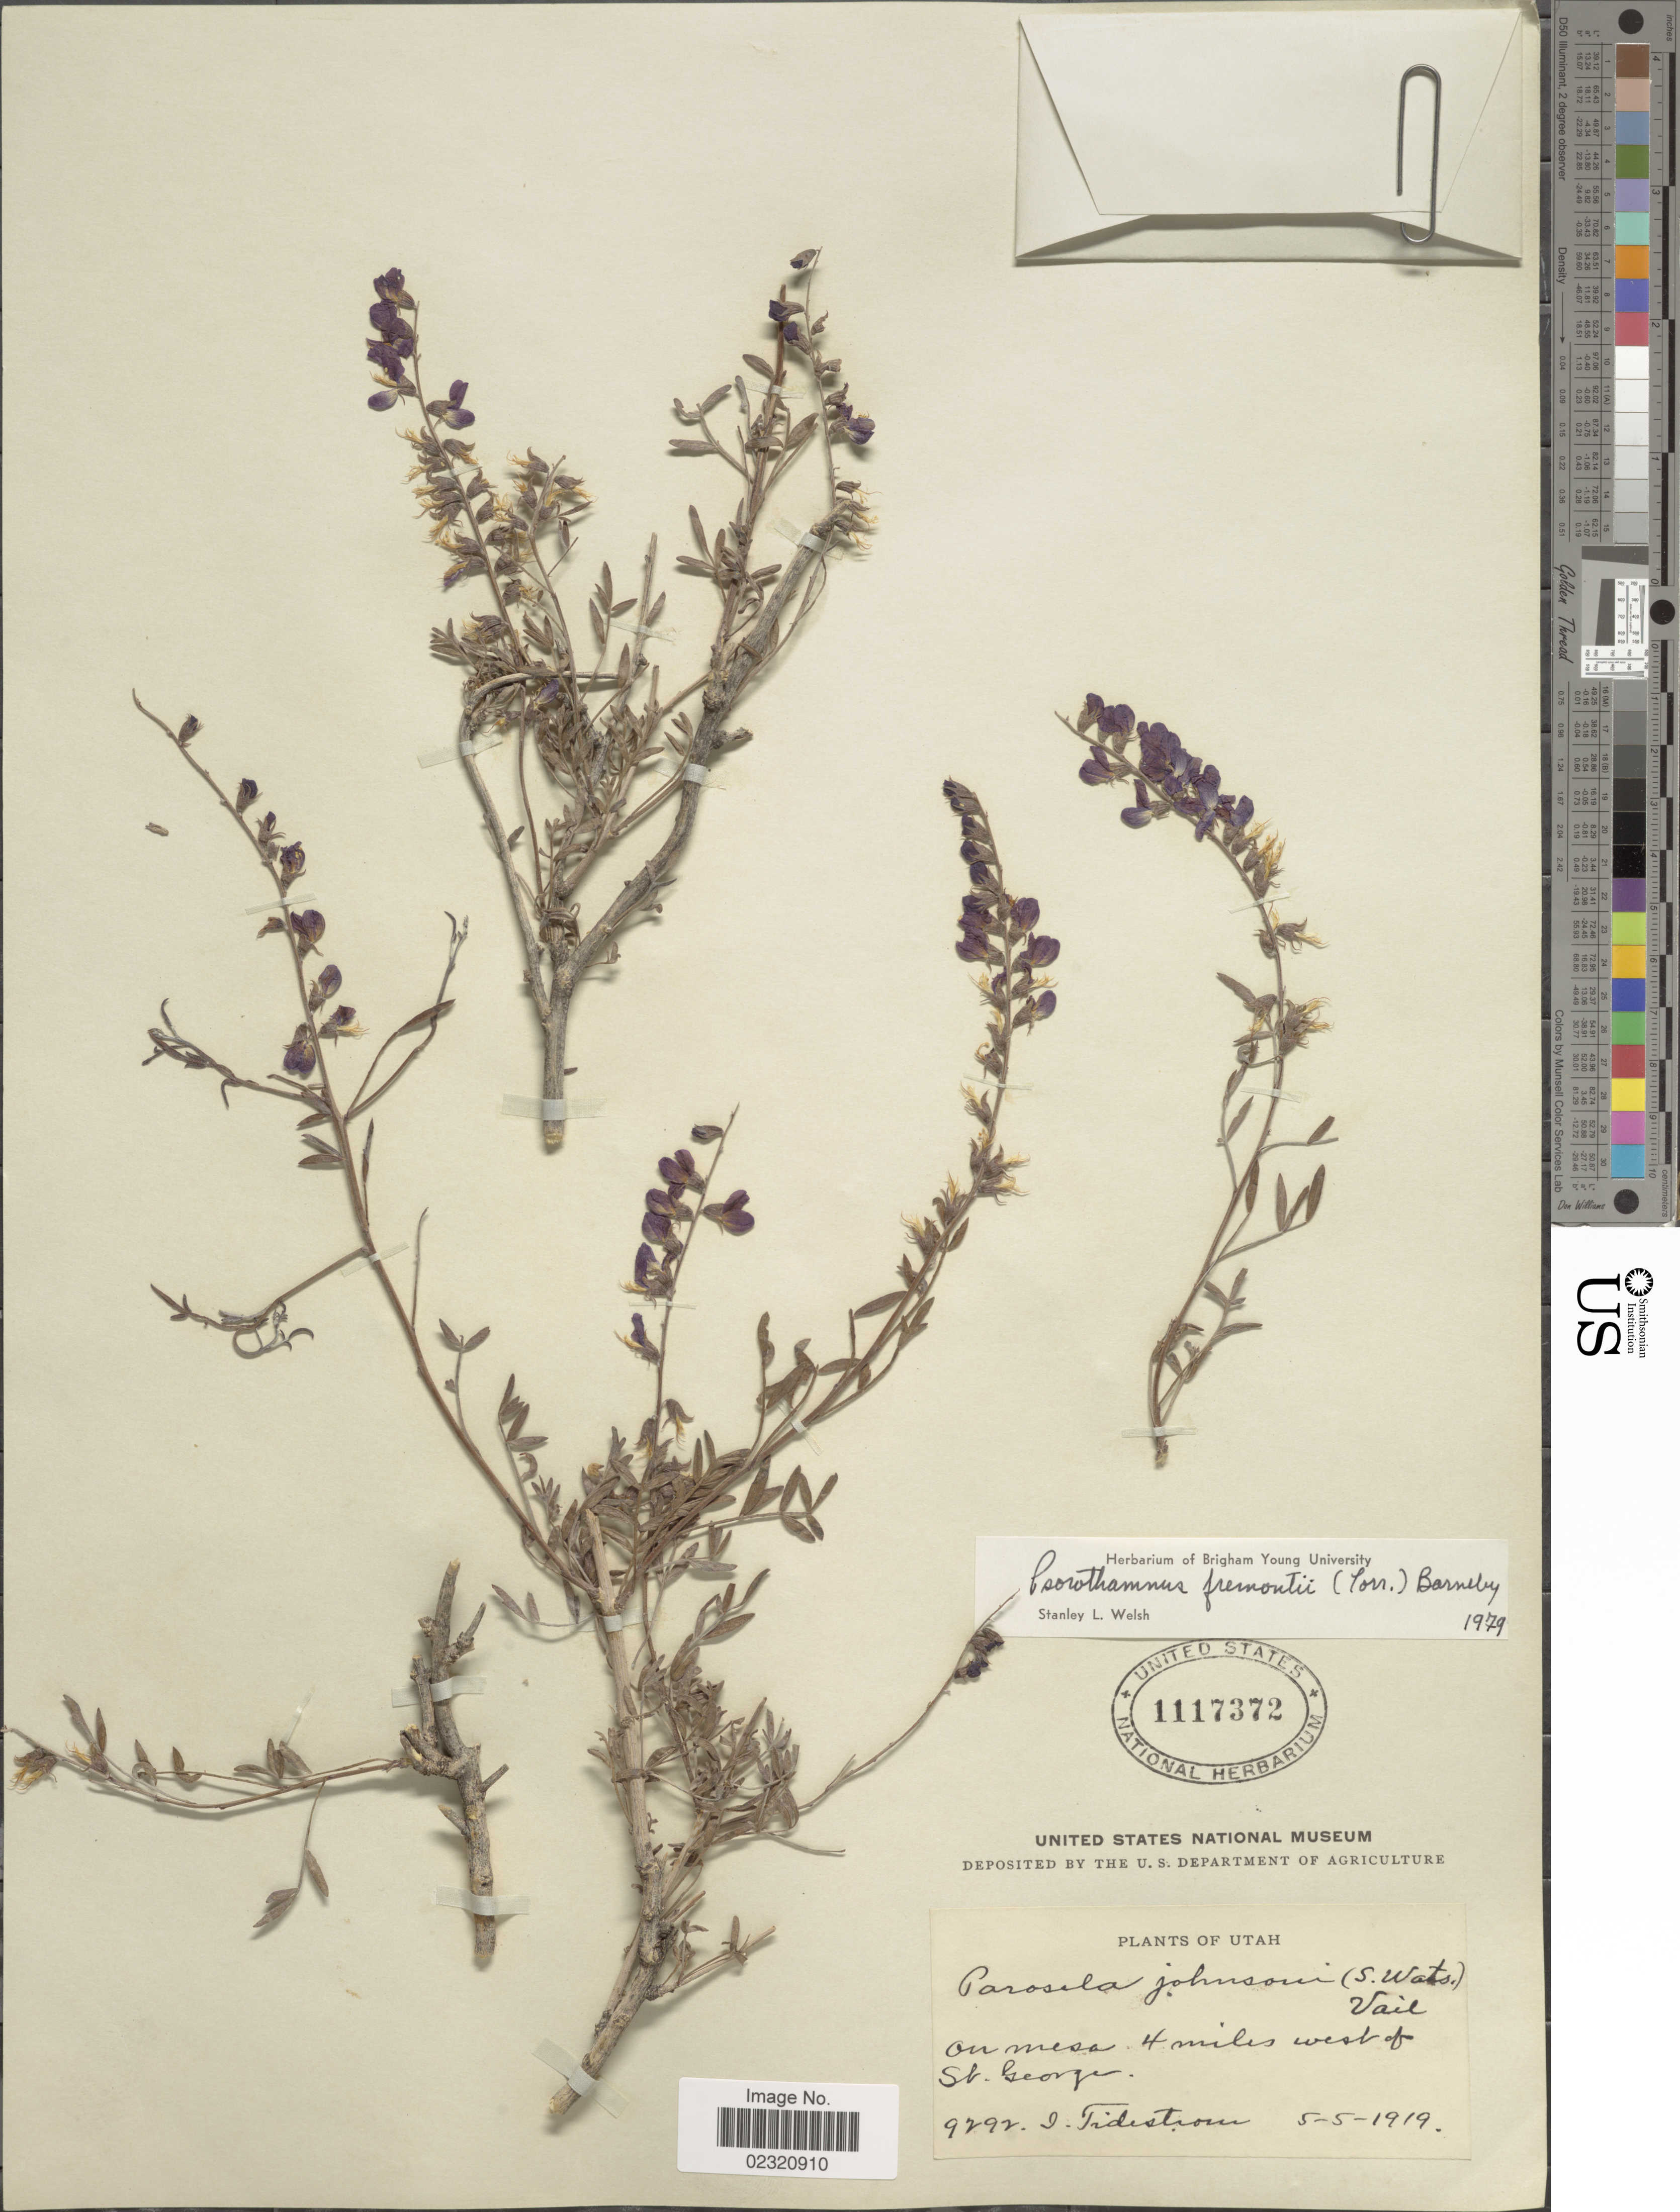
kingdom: Plantae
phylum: Tracheophyta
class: Magnoliopsida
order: Fabales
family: Fabaceae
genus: Psorothamnus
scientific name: Psorothamnus fremontii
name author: (Torr. ex A. Gray) Barneby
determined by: Welsh, Stanley L., (BRY), Brigham Young University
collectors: I. F. Tidestrom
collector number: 9292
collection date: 1919-05-05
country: United States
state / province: Utah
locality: On mesa 4 miles west of St. George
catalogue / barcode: US 1117372